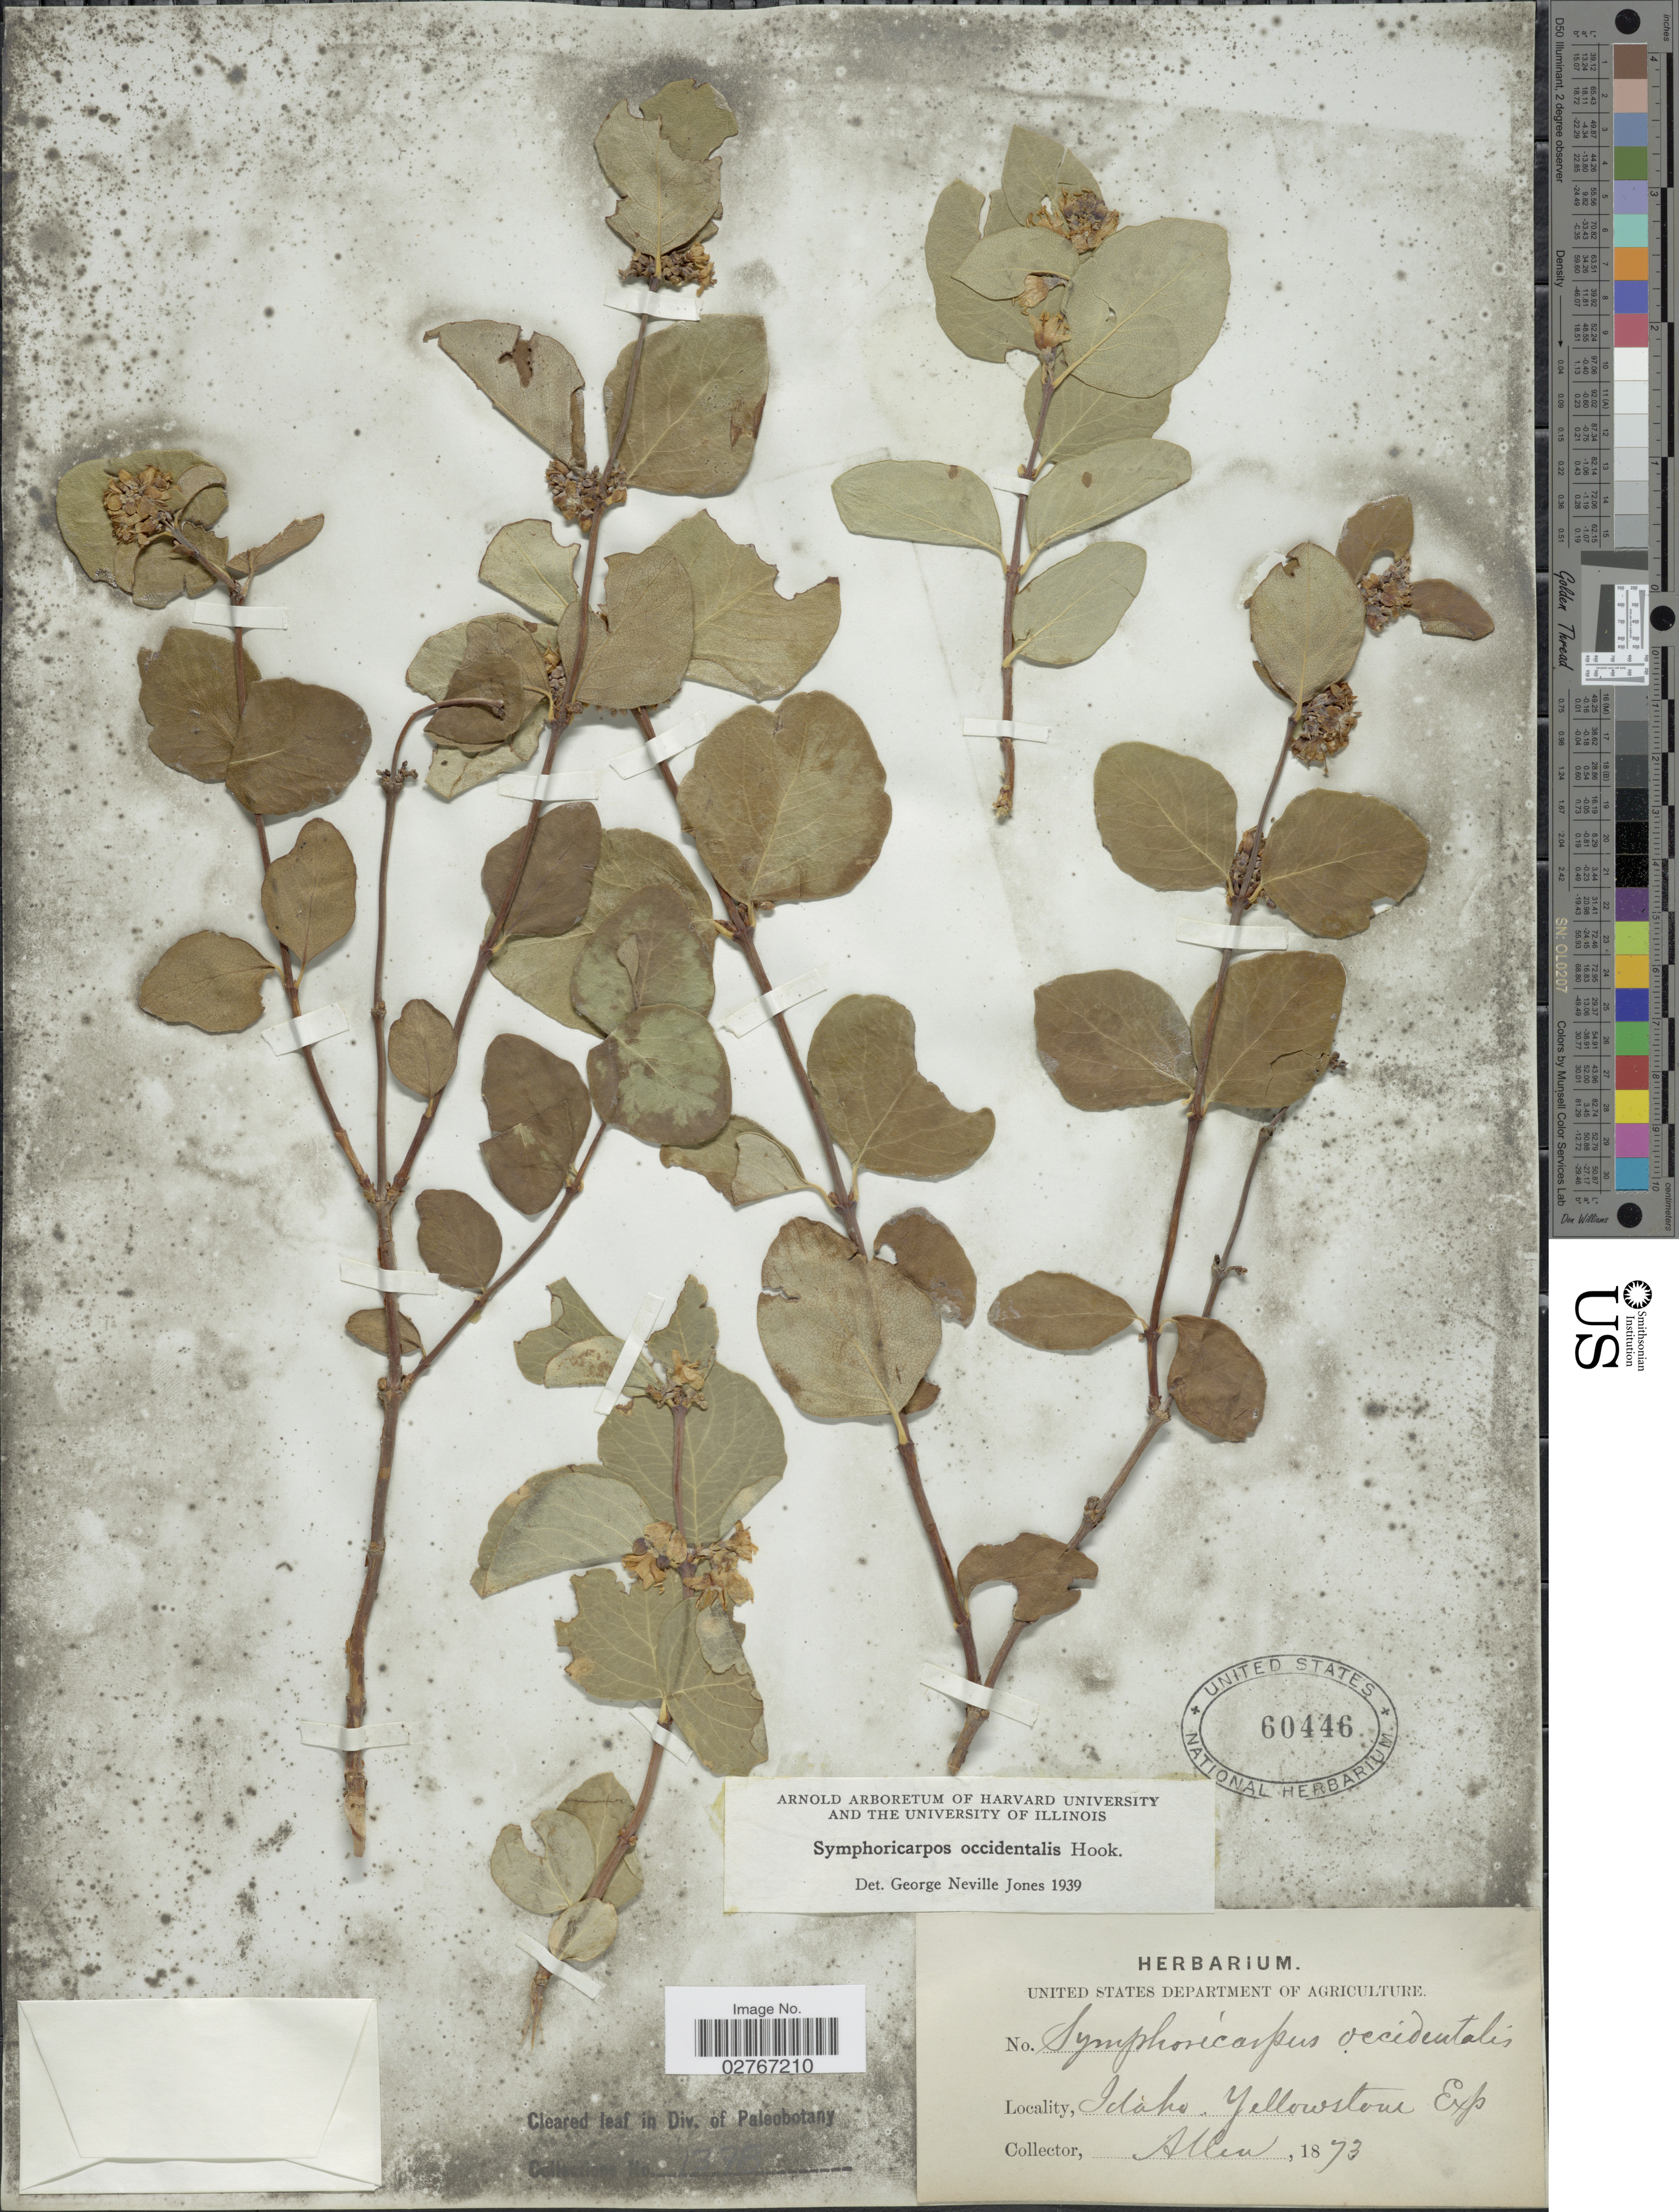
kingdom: Plantae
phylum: Tracheophyta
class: Magnoliopsida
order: Dipsacales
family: Caprifoliaceae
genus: Symphoricarpos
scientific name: Symphoricarpos occidentalis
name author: (R. Br.) Hook.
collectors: -- Allen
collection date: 1873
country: United States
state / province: Idaho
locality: Yellowstone Exp.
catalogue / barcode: US 60446